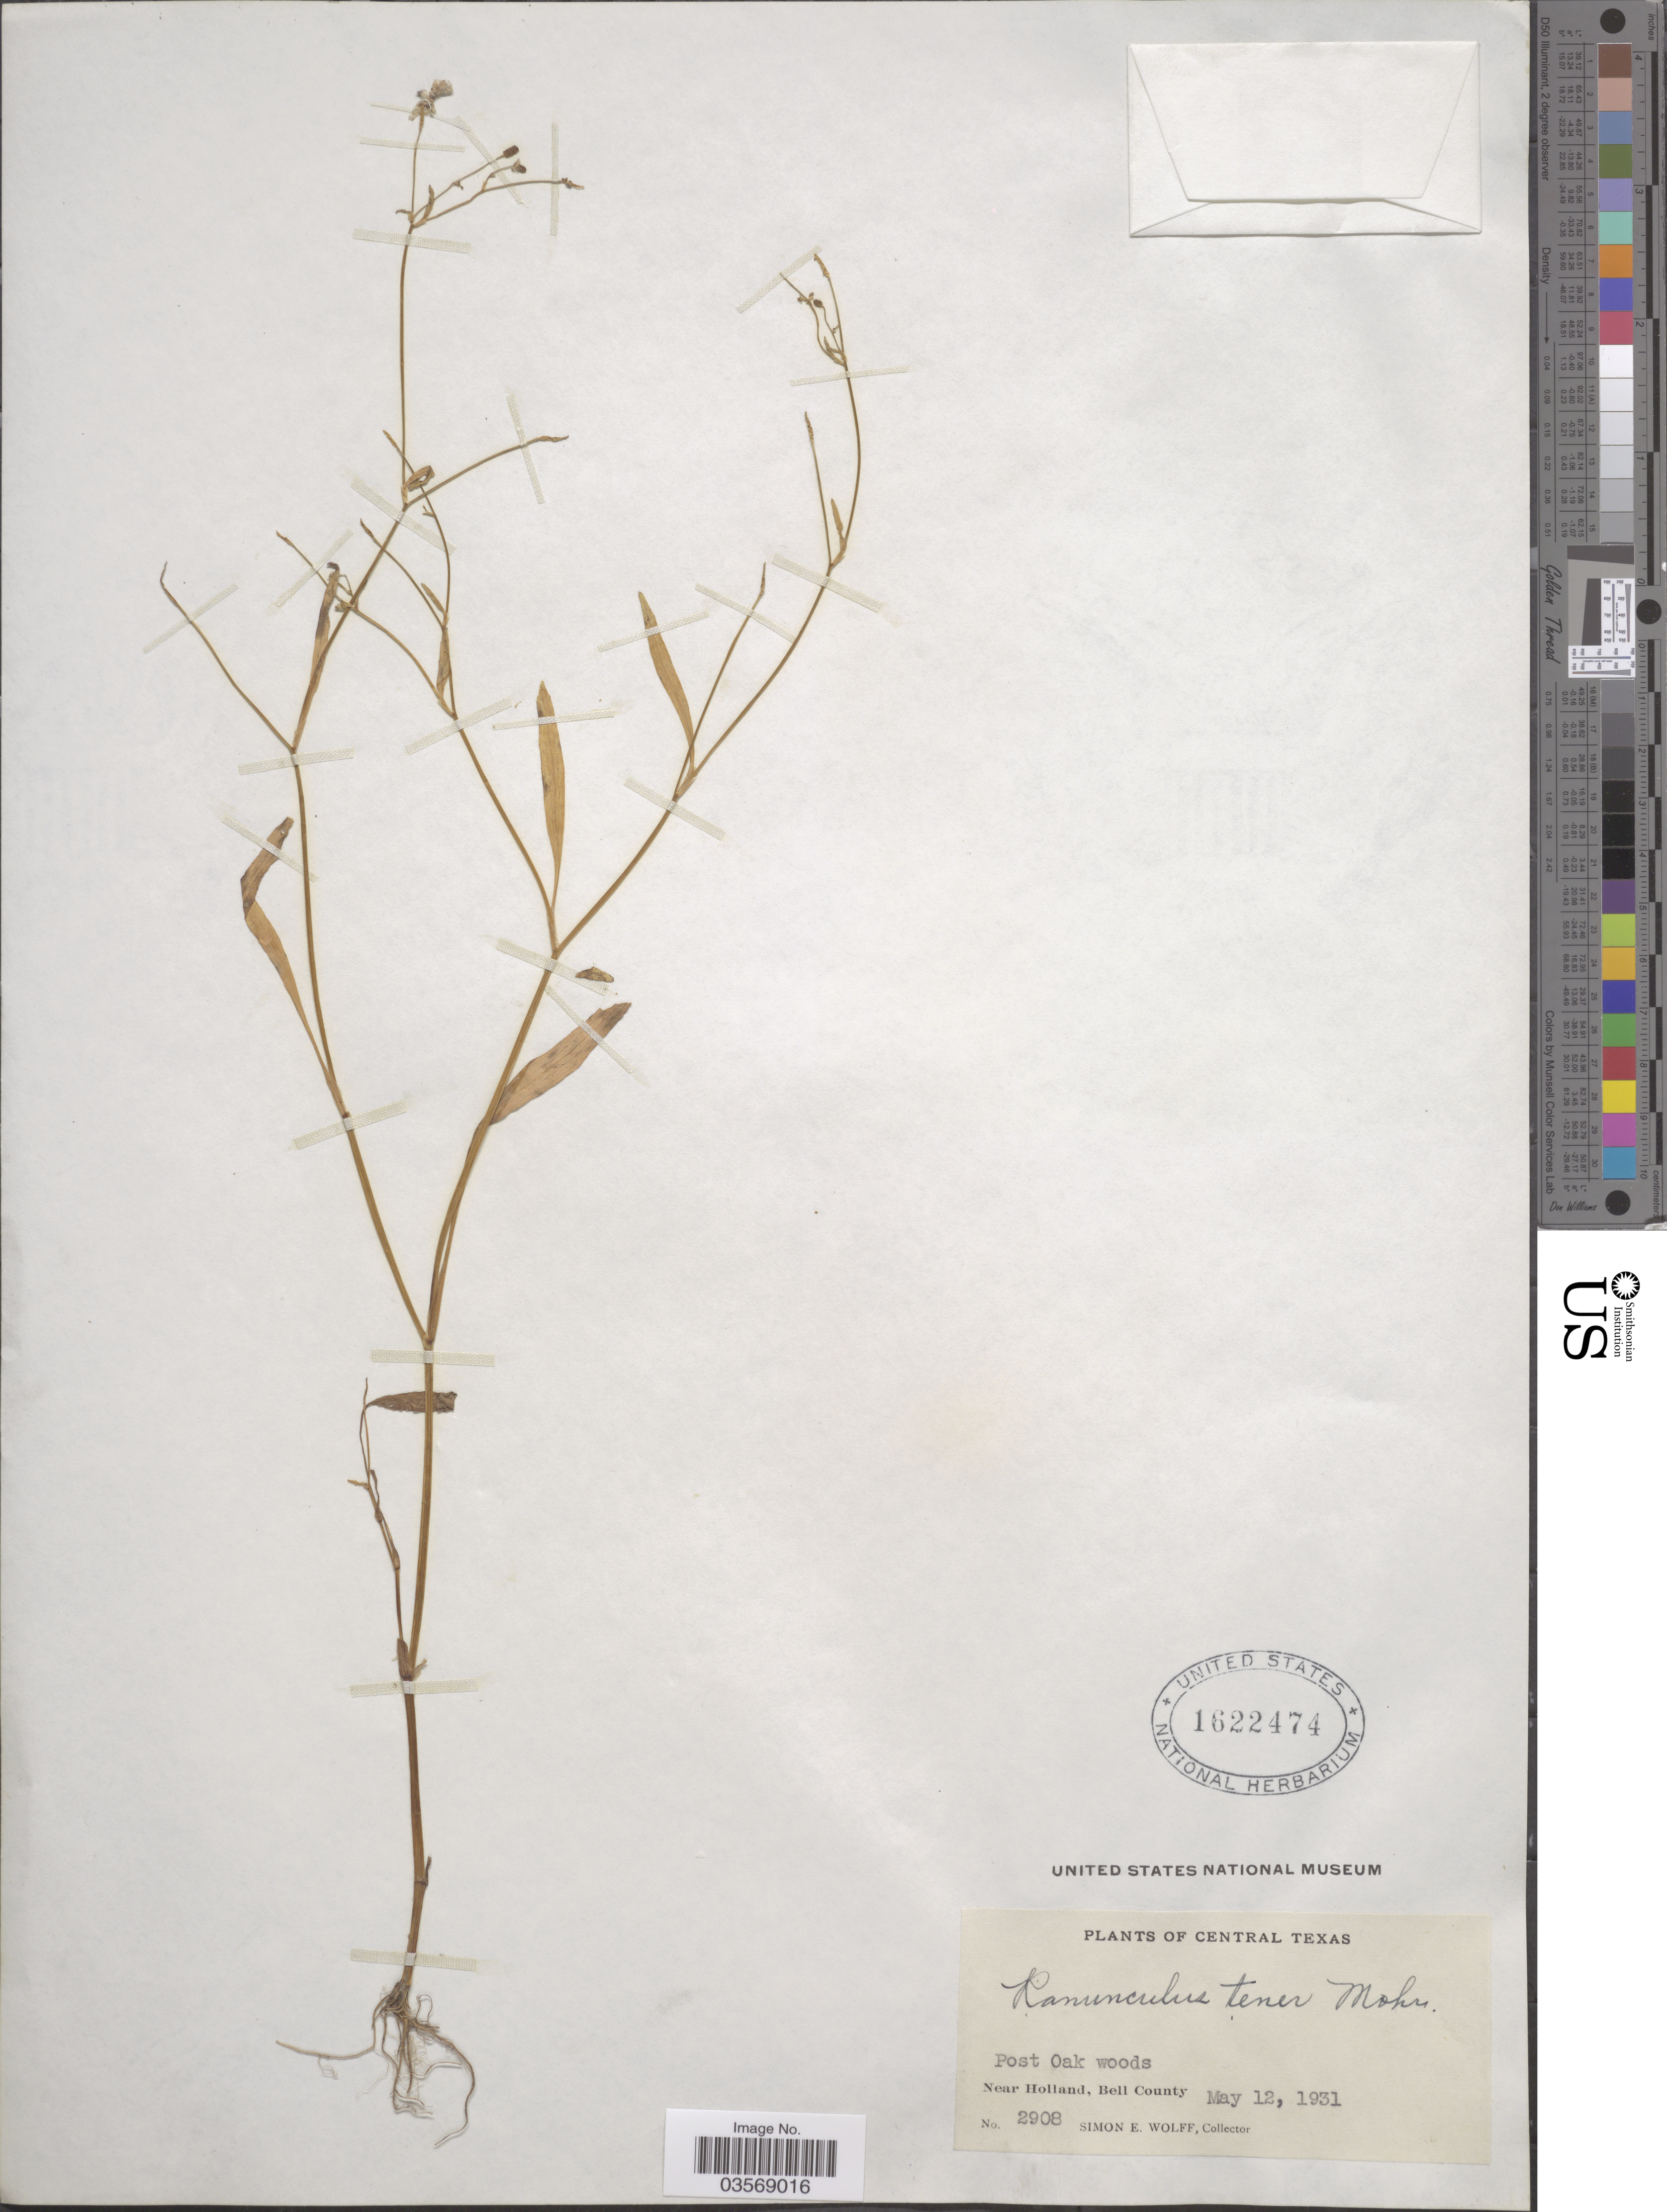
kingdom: Plantae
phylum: Tracheophyta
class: Magnoliopsida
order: Ranunculales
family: Ranunculaceae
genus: Ranunculus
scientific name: Ranunculus pusillus var. angustifolius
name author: (Engelm.) L.D. Benson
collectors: S. E. Wolff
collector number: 2908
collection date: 1931-05-12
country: United States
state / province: Texas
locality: Central Texas. Near Holland, Bell County.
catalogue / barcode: US 1622474